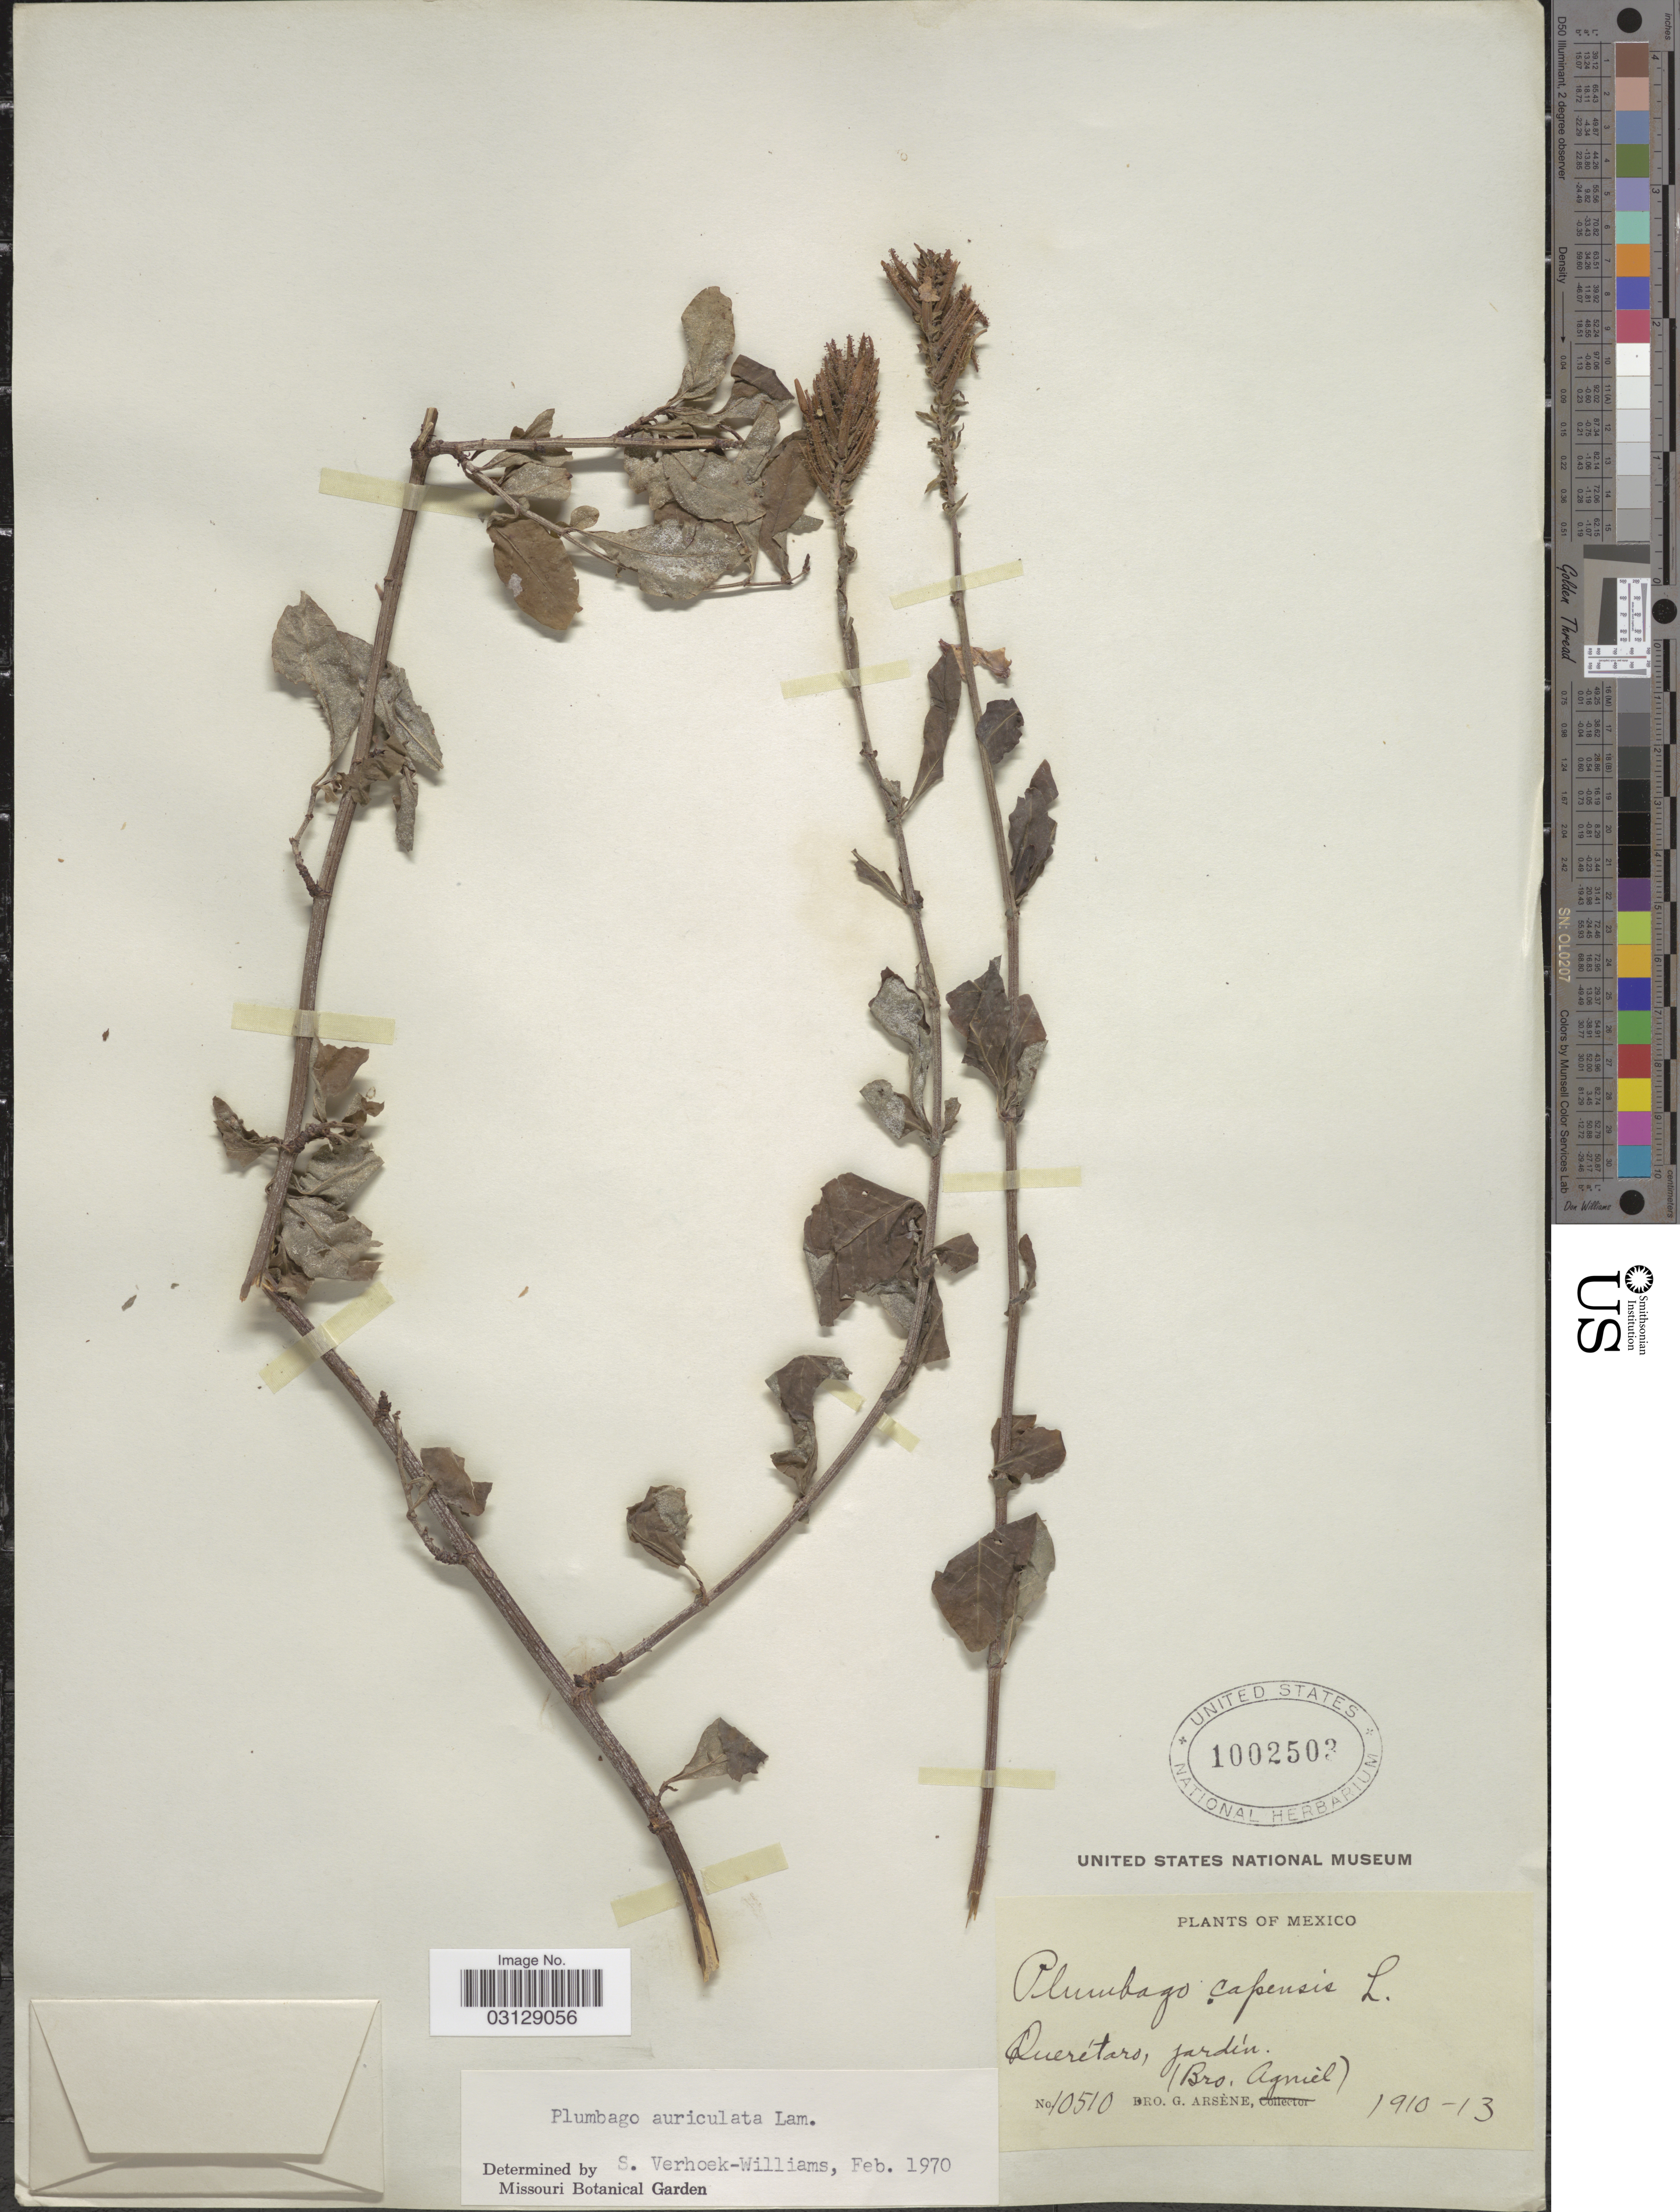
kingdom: Plantae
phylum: Tracheophyta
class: Magnoliopsida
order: Caryophyllales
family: Plumbaginaceae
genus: Plumbago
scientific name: Plumbago auriculata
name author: Lam.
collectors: Bro. G. Arsène & Bro. Agniel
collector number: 10510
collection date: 1910/1913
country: Mexico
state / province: Querétaro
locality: Jardín.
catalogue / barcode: US 1002503